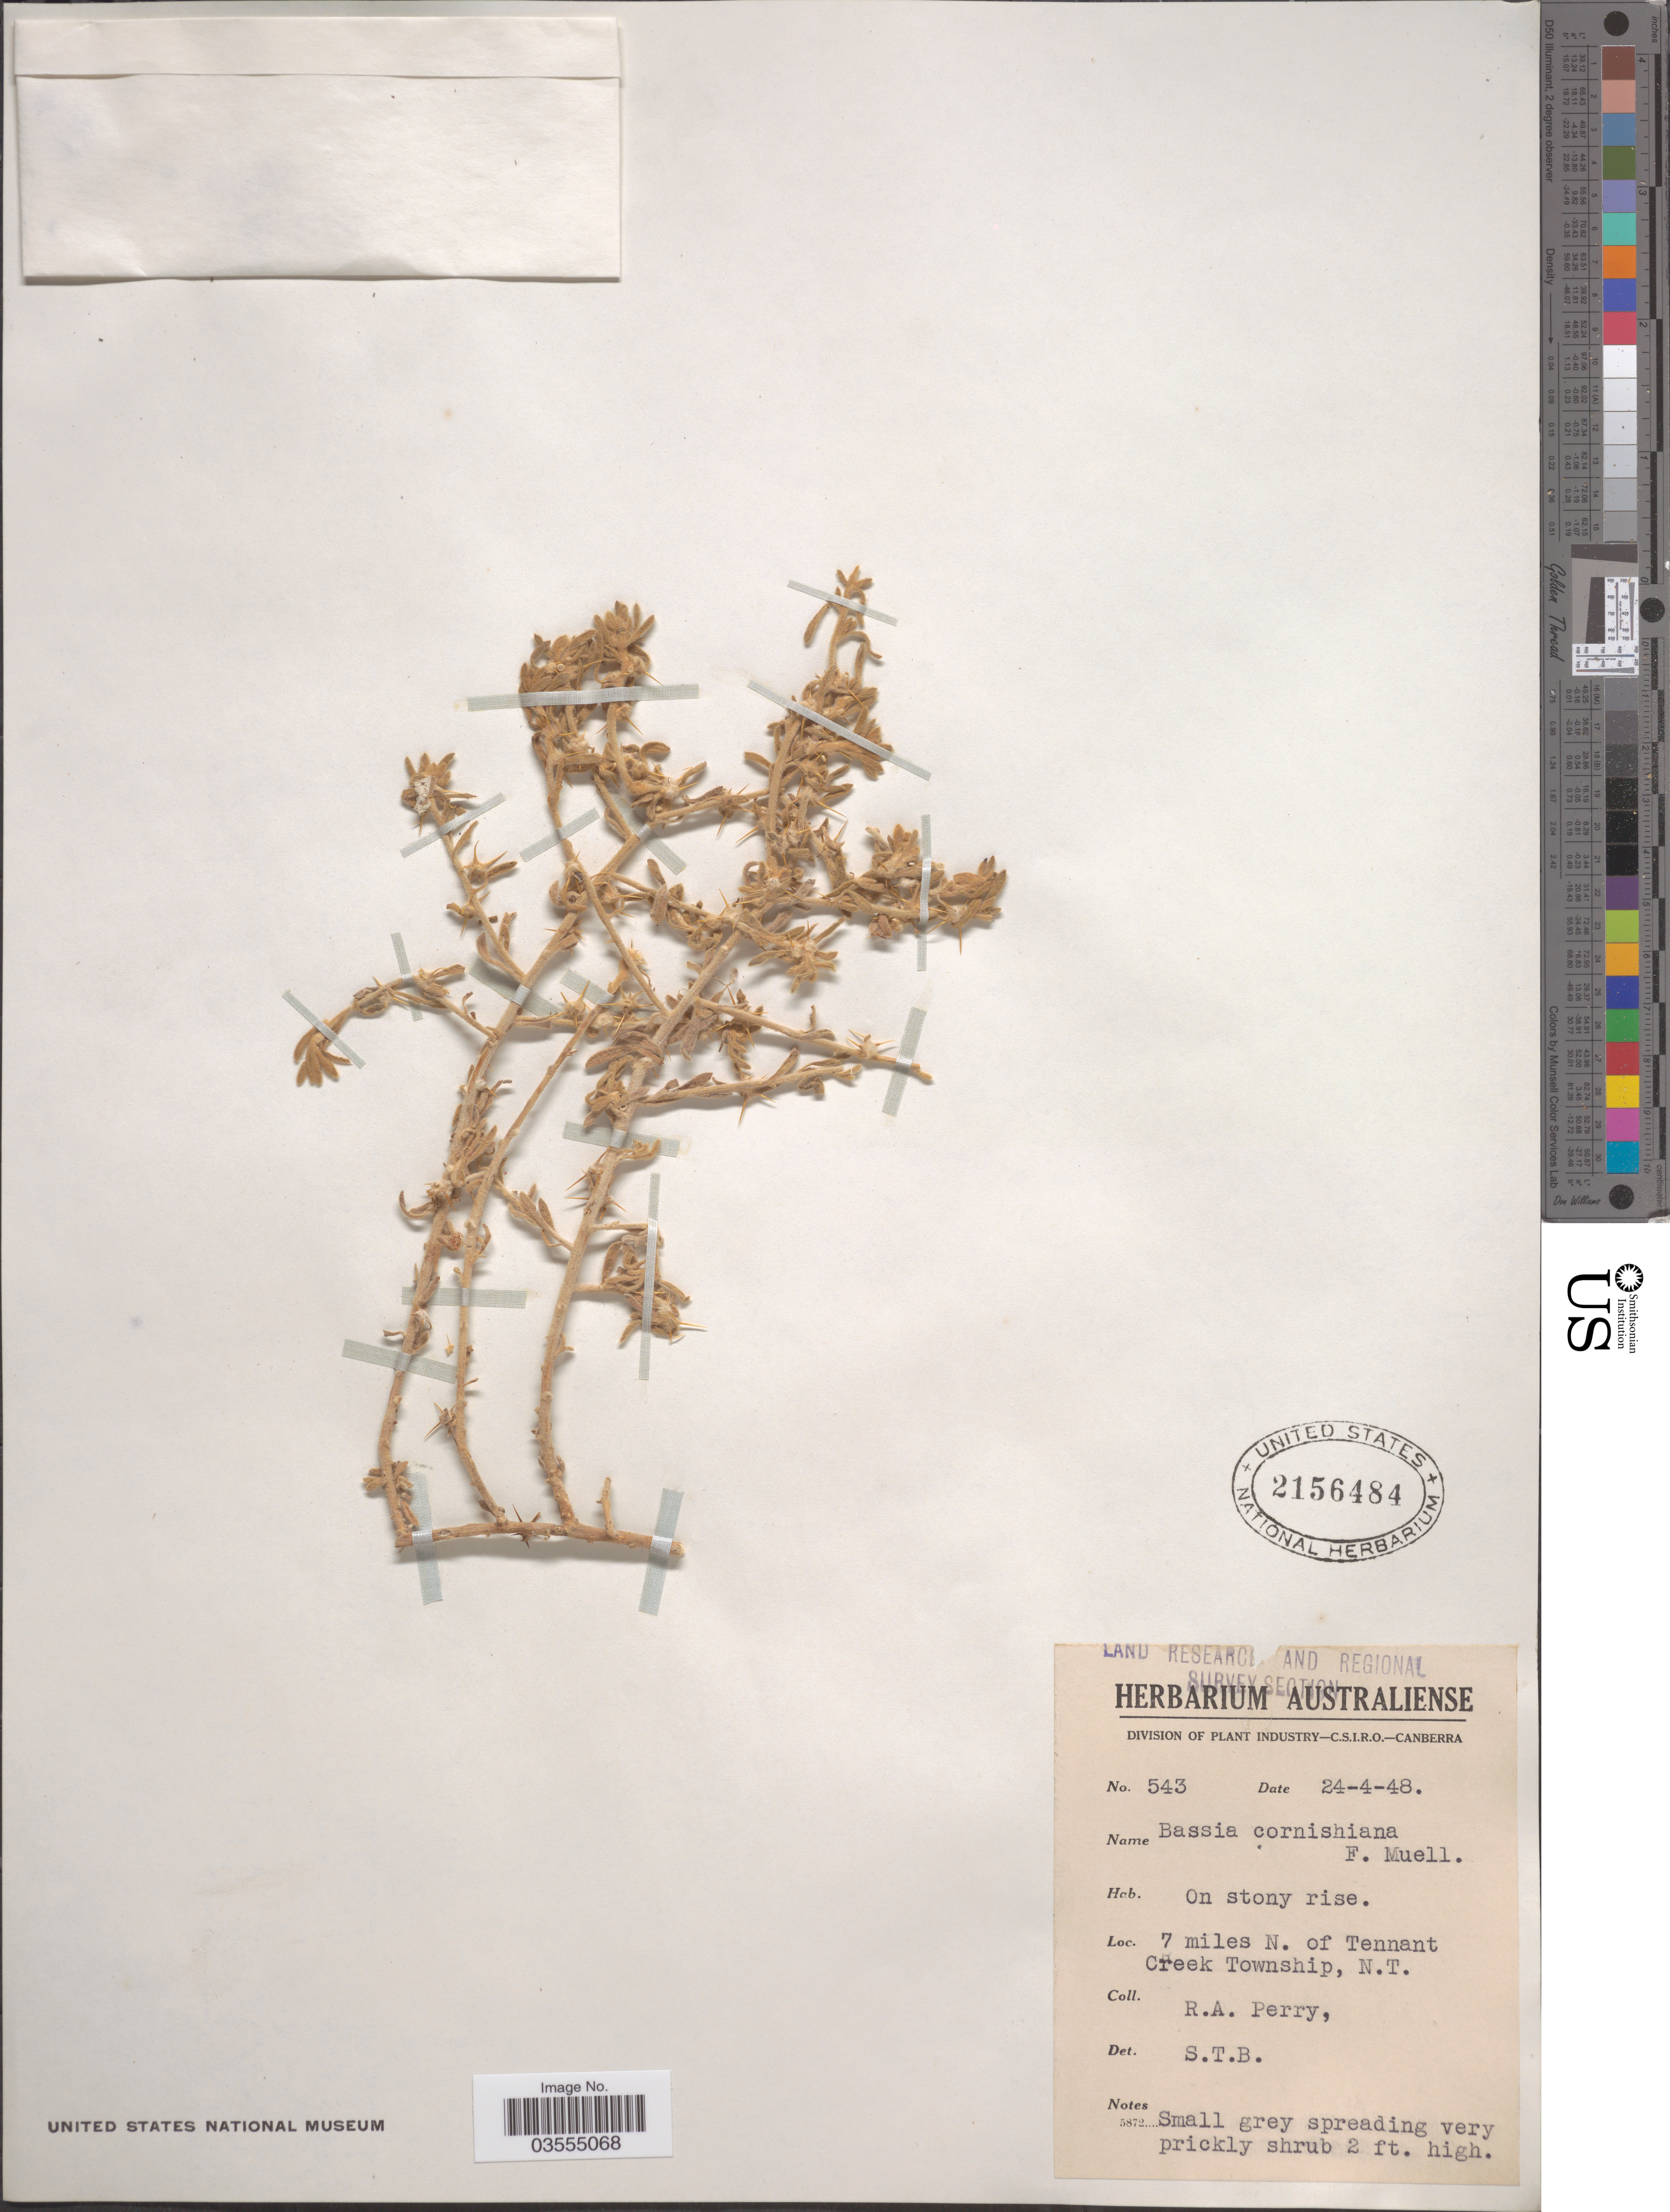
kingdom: Plantae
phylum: Tracheophyta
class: Magnoliopsida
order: Caryophyllales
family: Amaranthaceae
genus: Sclerolaena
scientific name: Sclerolaena cornishiana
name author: (F. Muell.) A.J. Scott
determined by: Curry, S.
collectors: Perry, R. A.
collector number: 543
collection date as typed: Transcribed d/m/y: 24/4/48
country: Australia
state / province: Northern Territory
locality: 7 miles N. of Tennant Creek Township.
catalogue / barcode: US 2156484